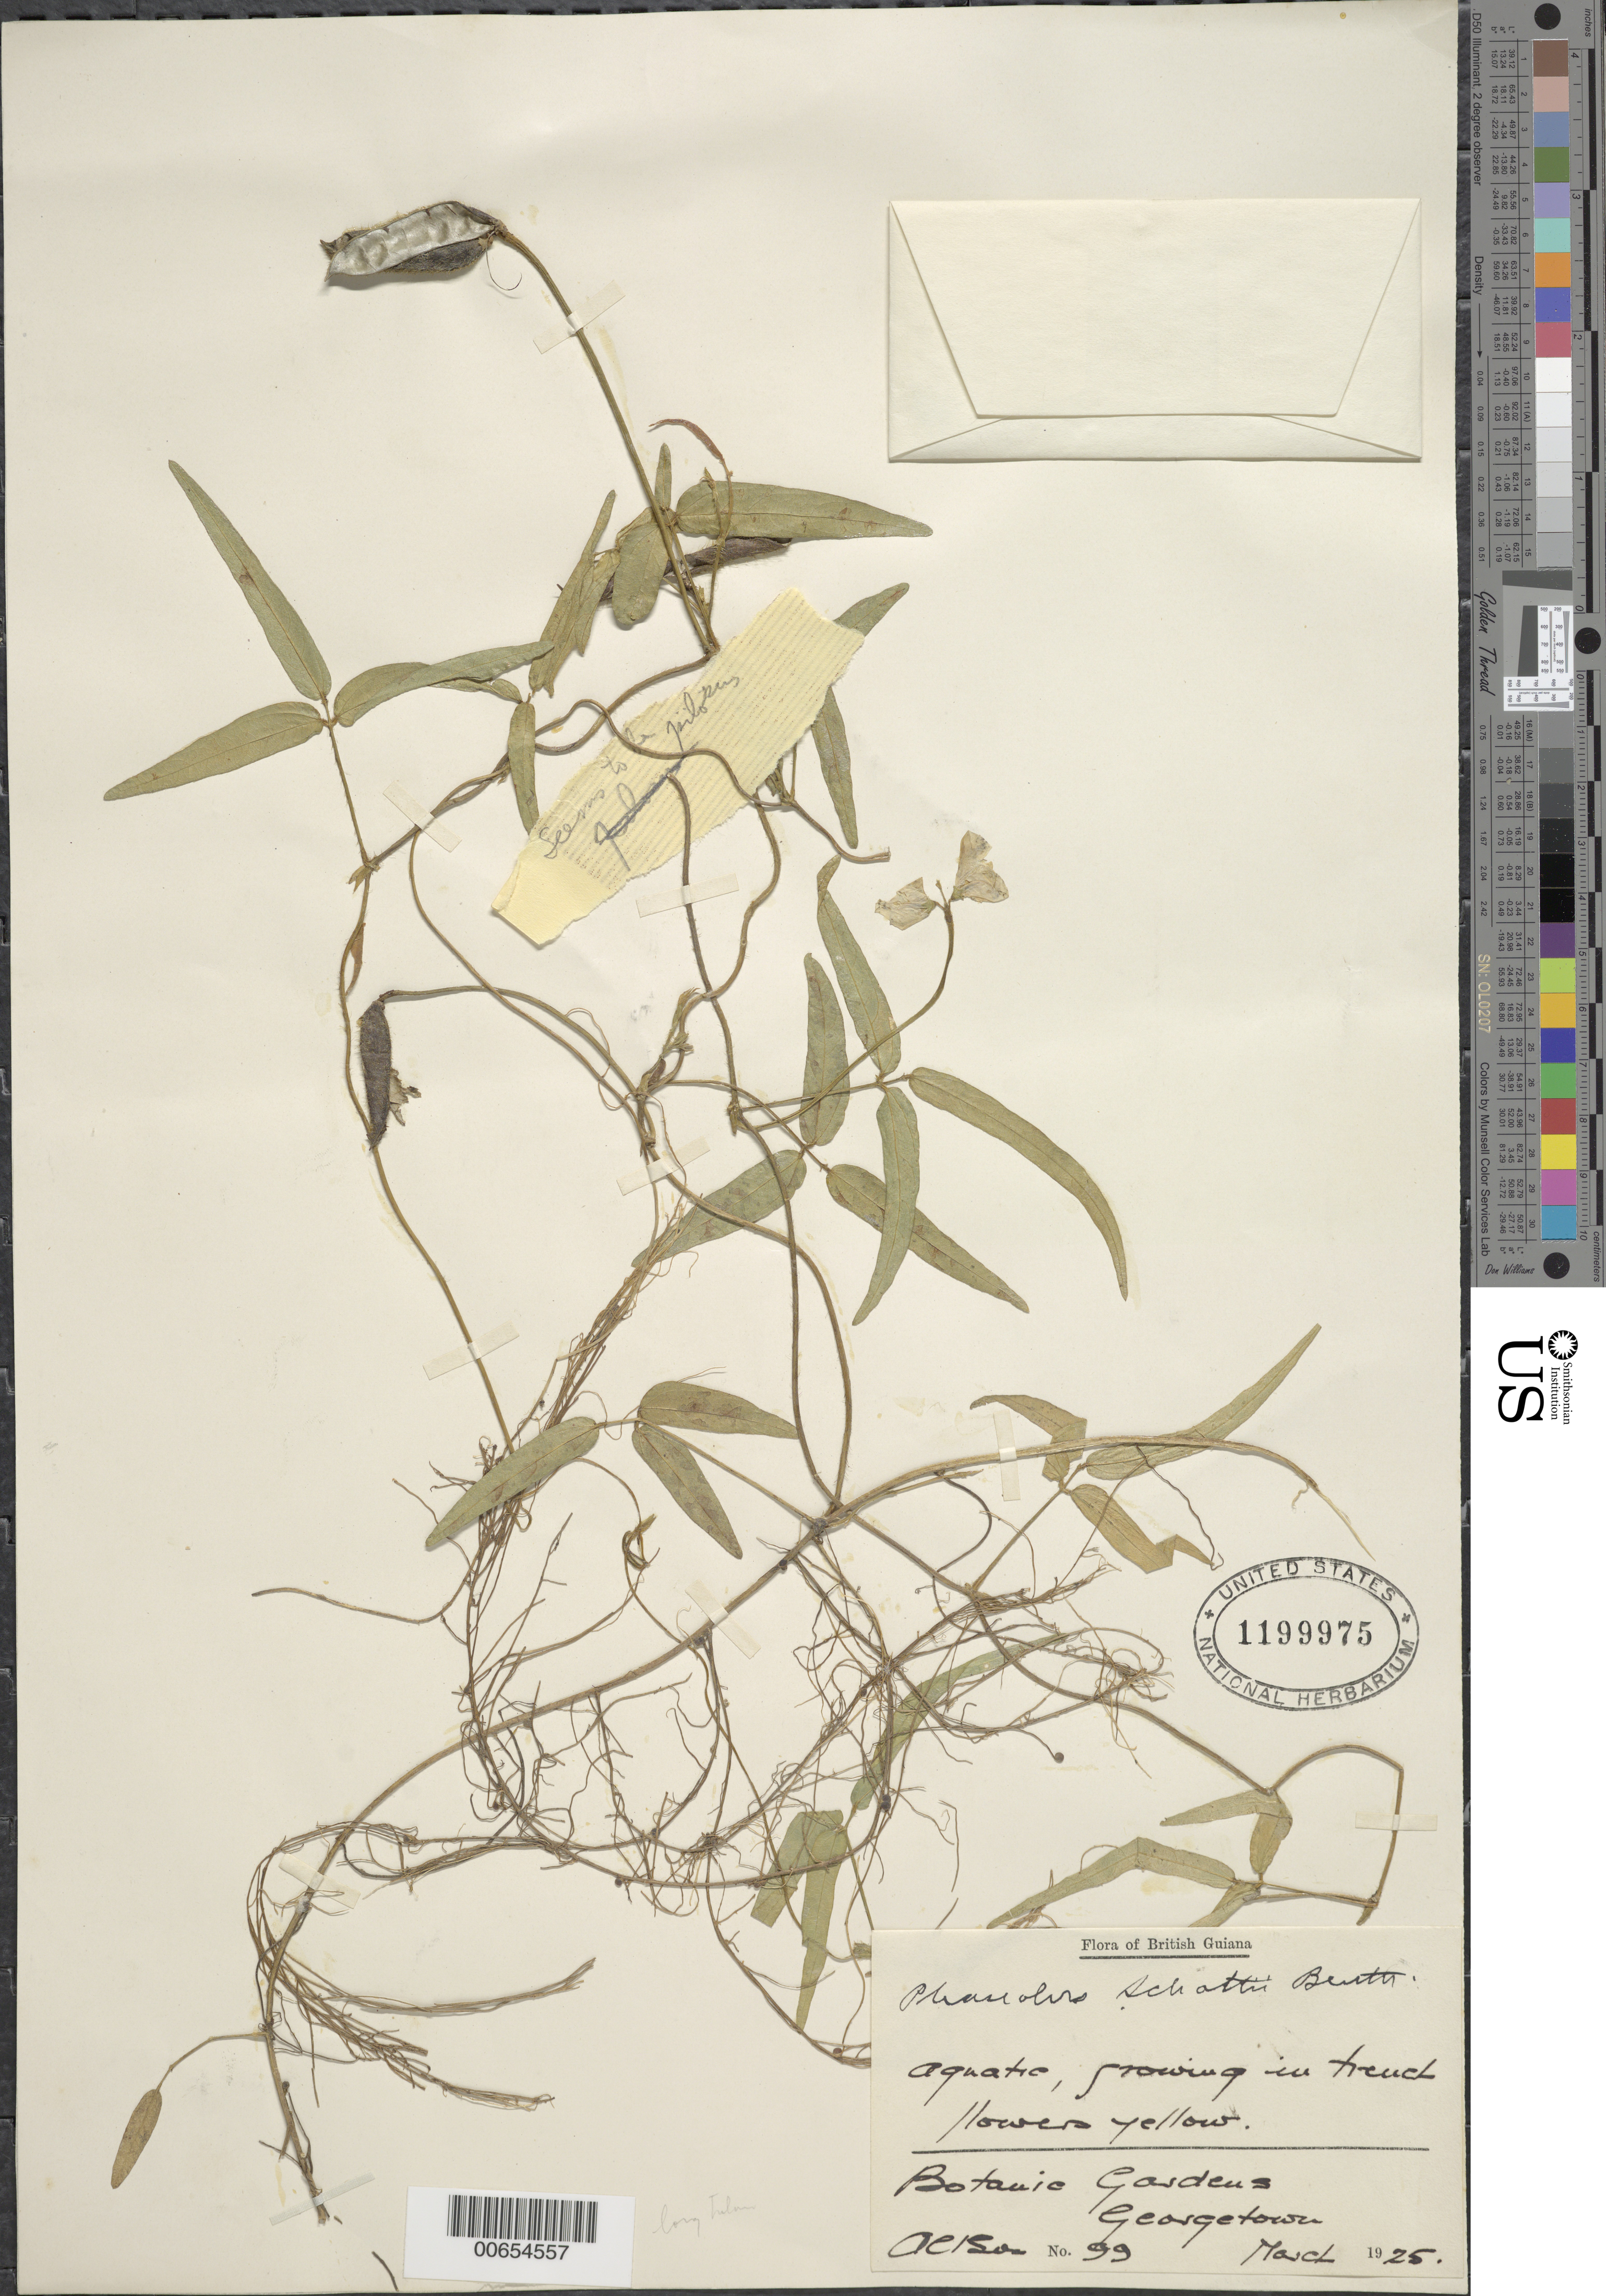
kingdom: Plantae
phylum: Tracheophyta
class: Magnoliopsida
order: Fabales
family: Fabaceae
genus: Vigna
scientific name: Vigna longifolia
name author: (Benth.) Verdc.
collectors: -- Aelson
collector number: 99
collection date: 1925-03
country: Guyana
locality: British Guiana. Botanic Gardens. Georgetown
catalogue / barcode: US 1199975